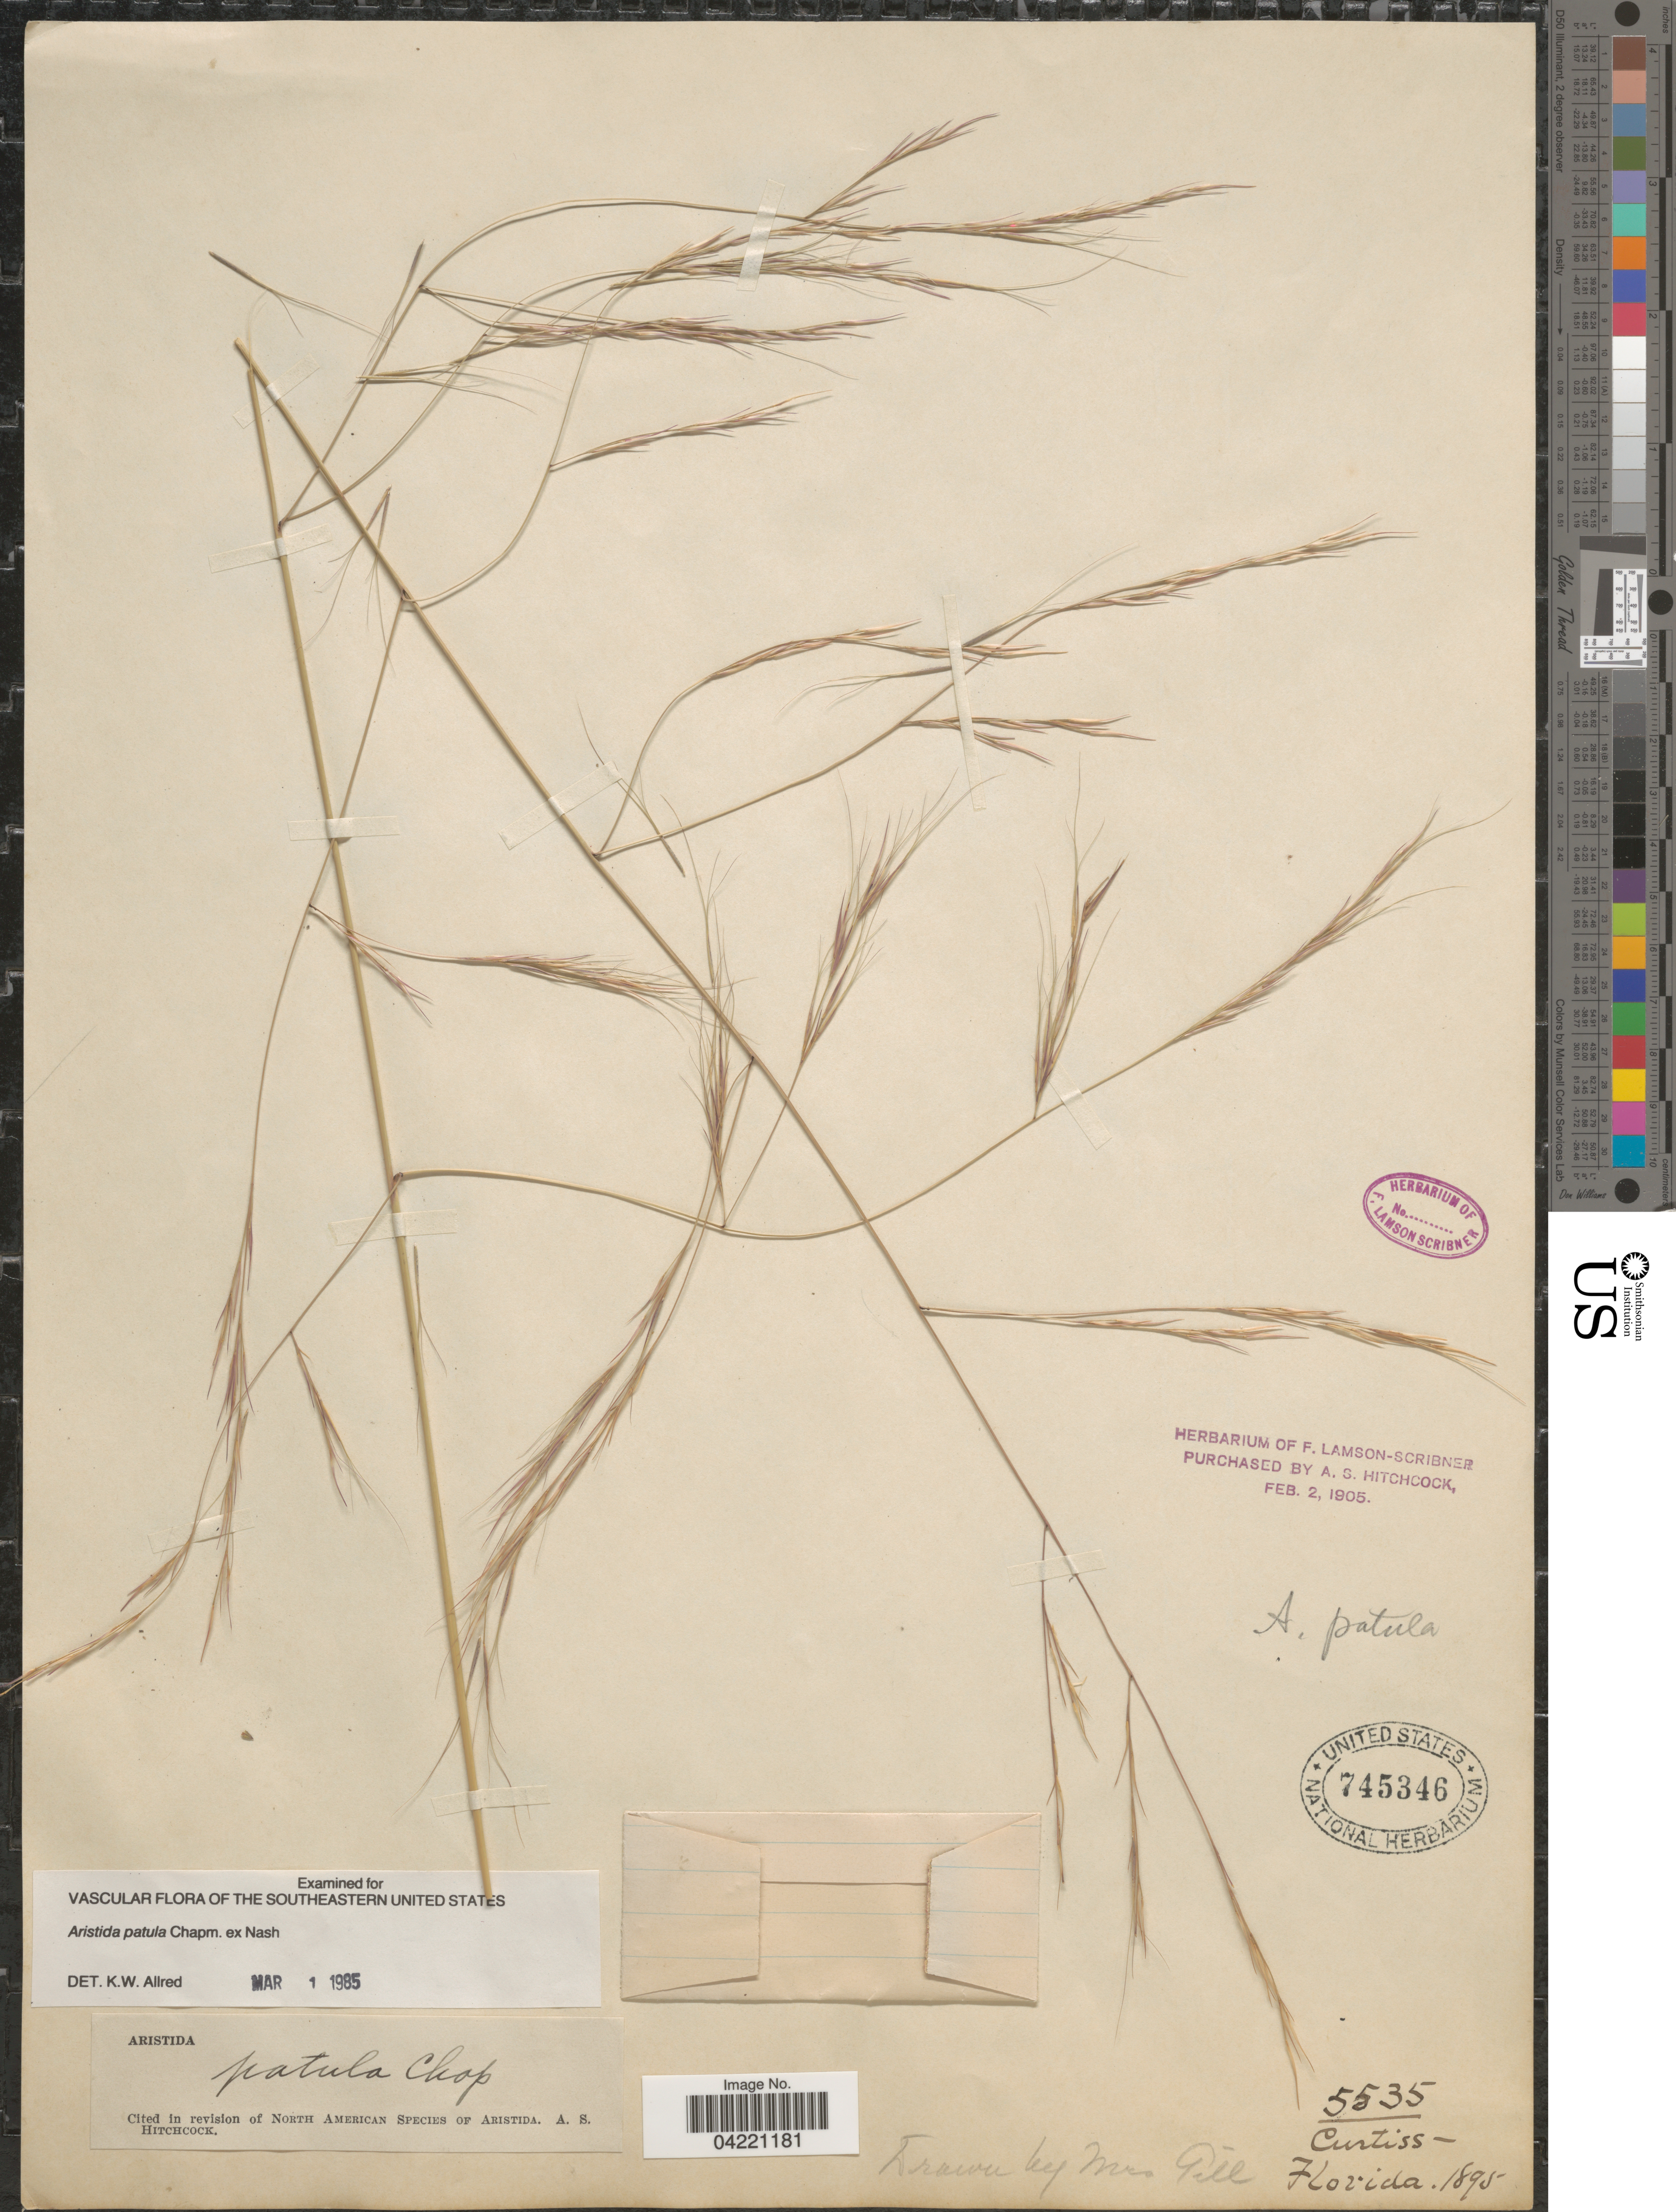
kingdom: Plantae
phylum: Tracheophyta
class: Liliopsida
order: Poales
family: Poaceae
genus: Aristida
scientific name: Aristida patula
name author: Chapm. ex Nash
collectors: -. Curtiss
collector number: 5535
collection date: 1895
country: United States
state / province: Florida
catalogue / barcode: US 745346